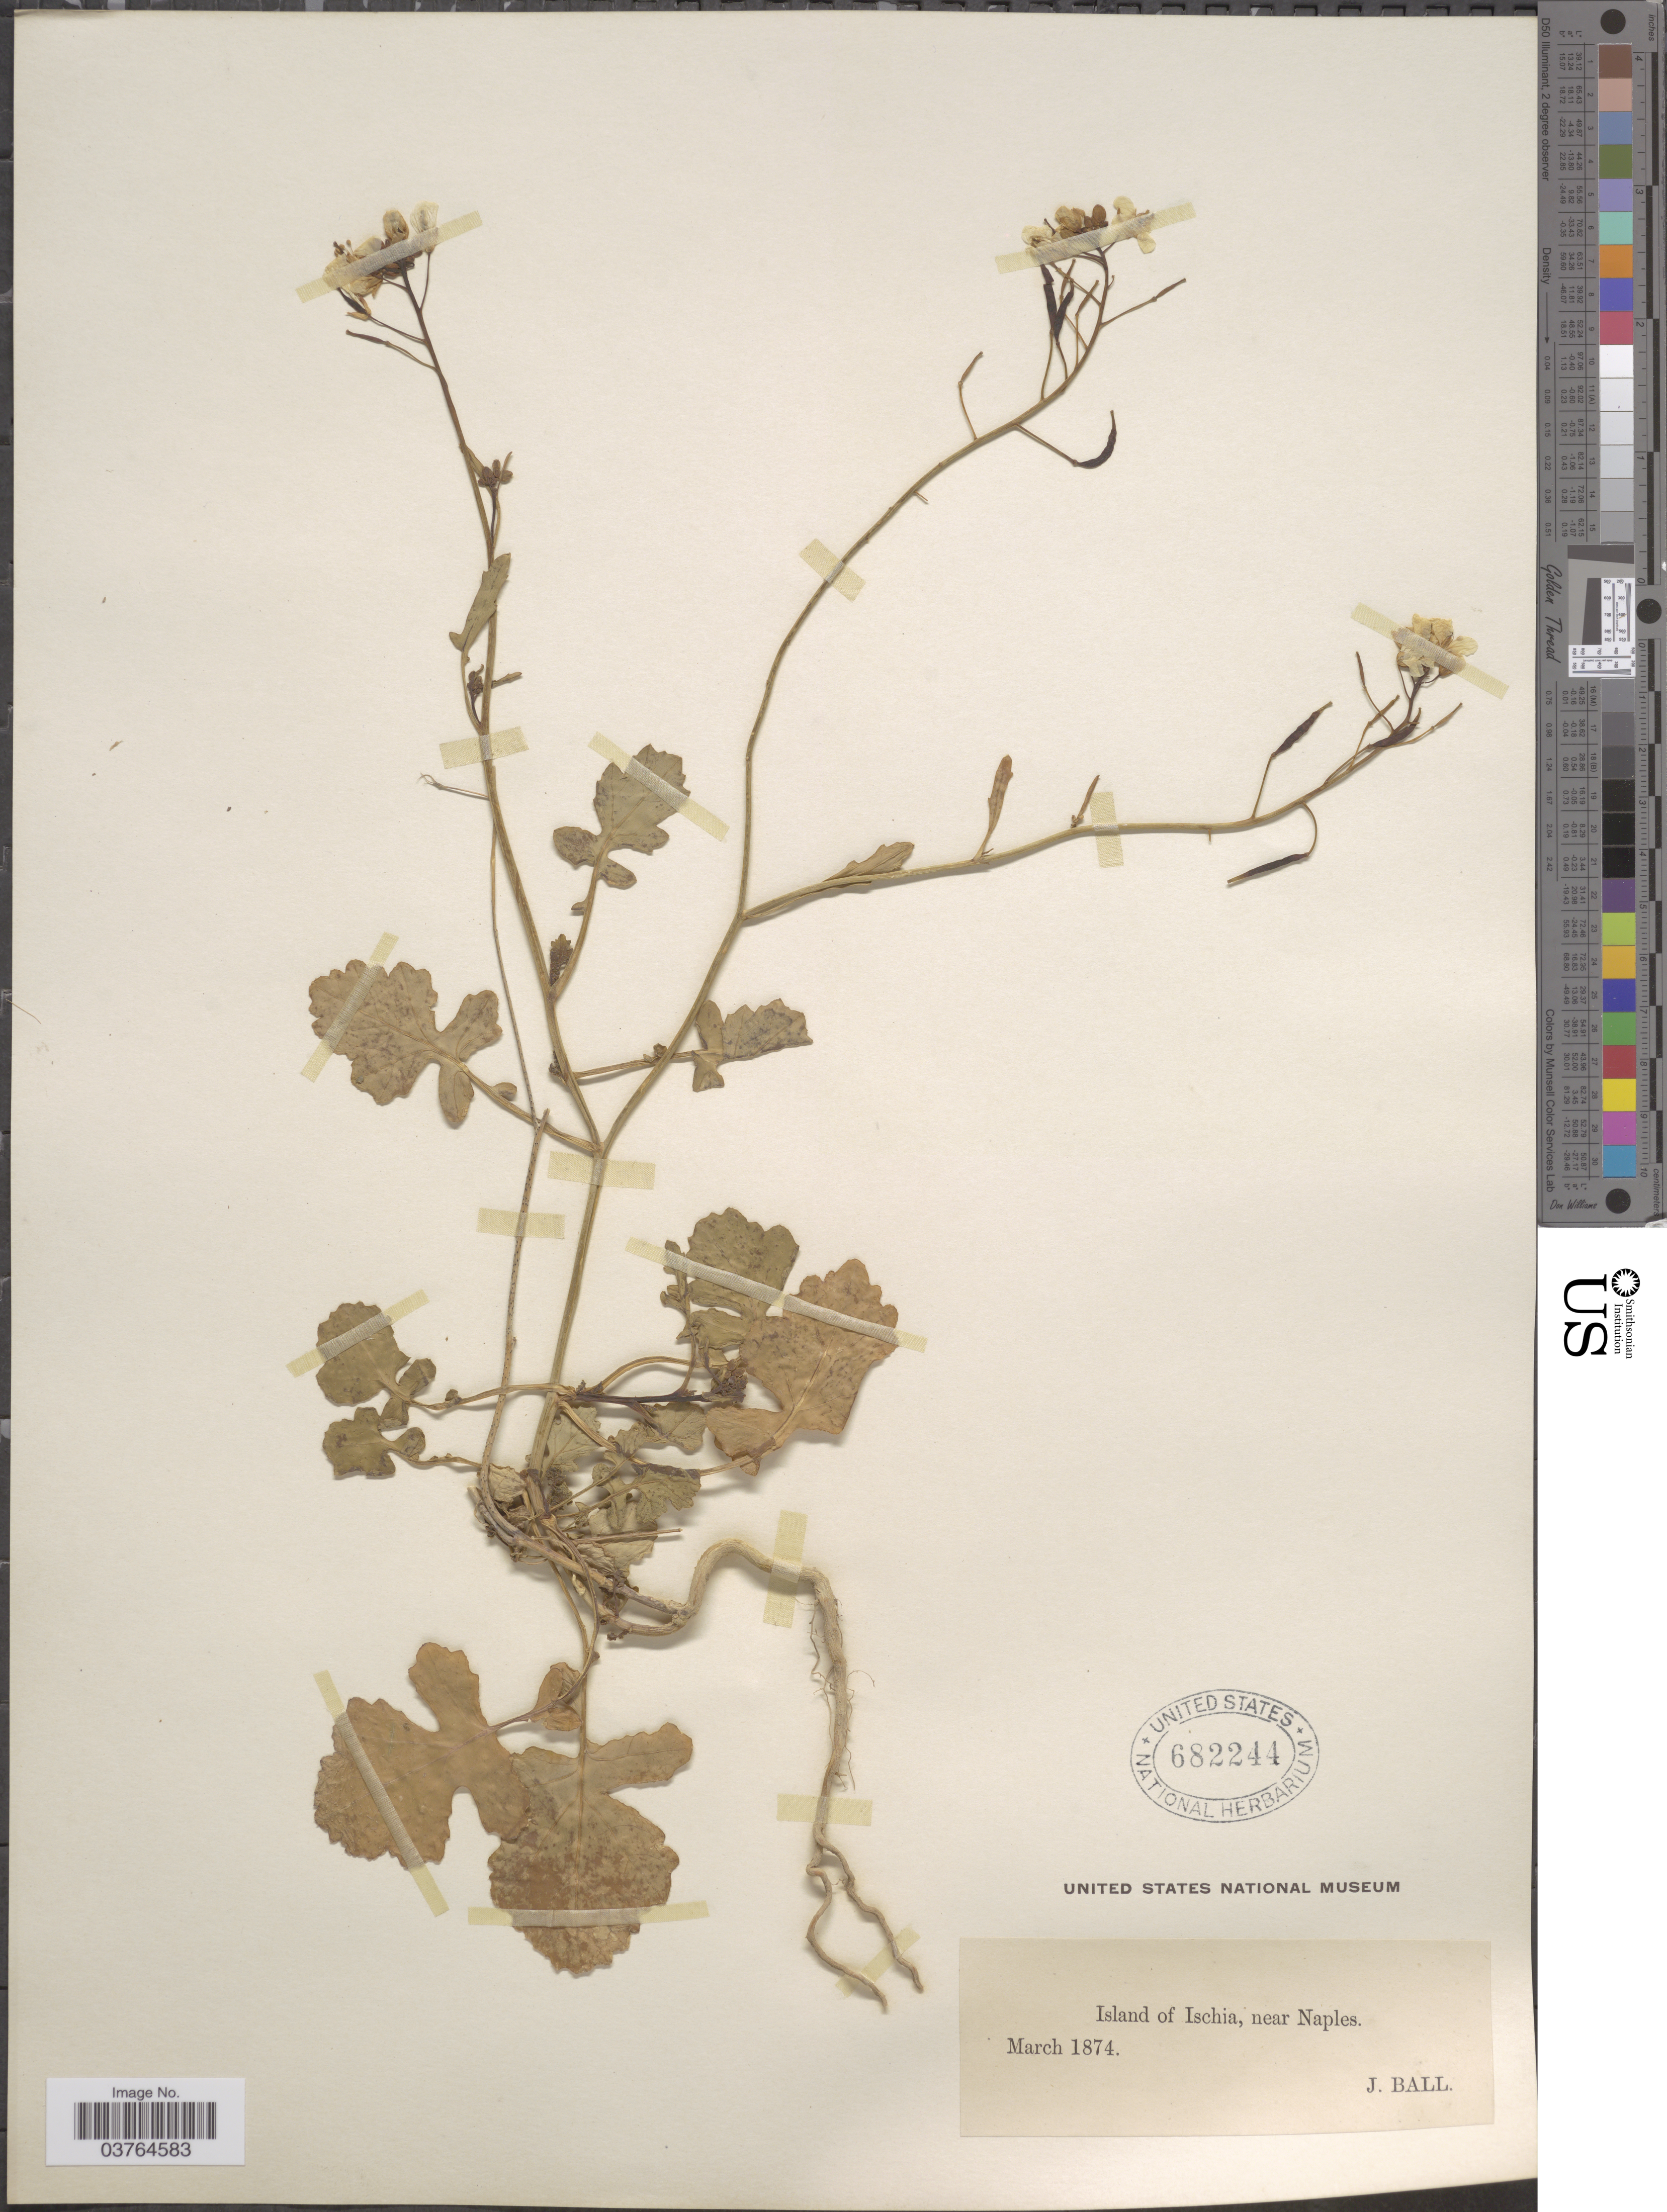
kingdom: Plantae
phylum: Tracheophyta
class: Magnoliopsida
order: Brassicales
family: Brassicaceae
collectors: J. Ball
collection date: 1874-03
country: Italy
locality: Island of Ischia, near Naples.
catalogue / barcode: US 682244